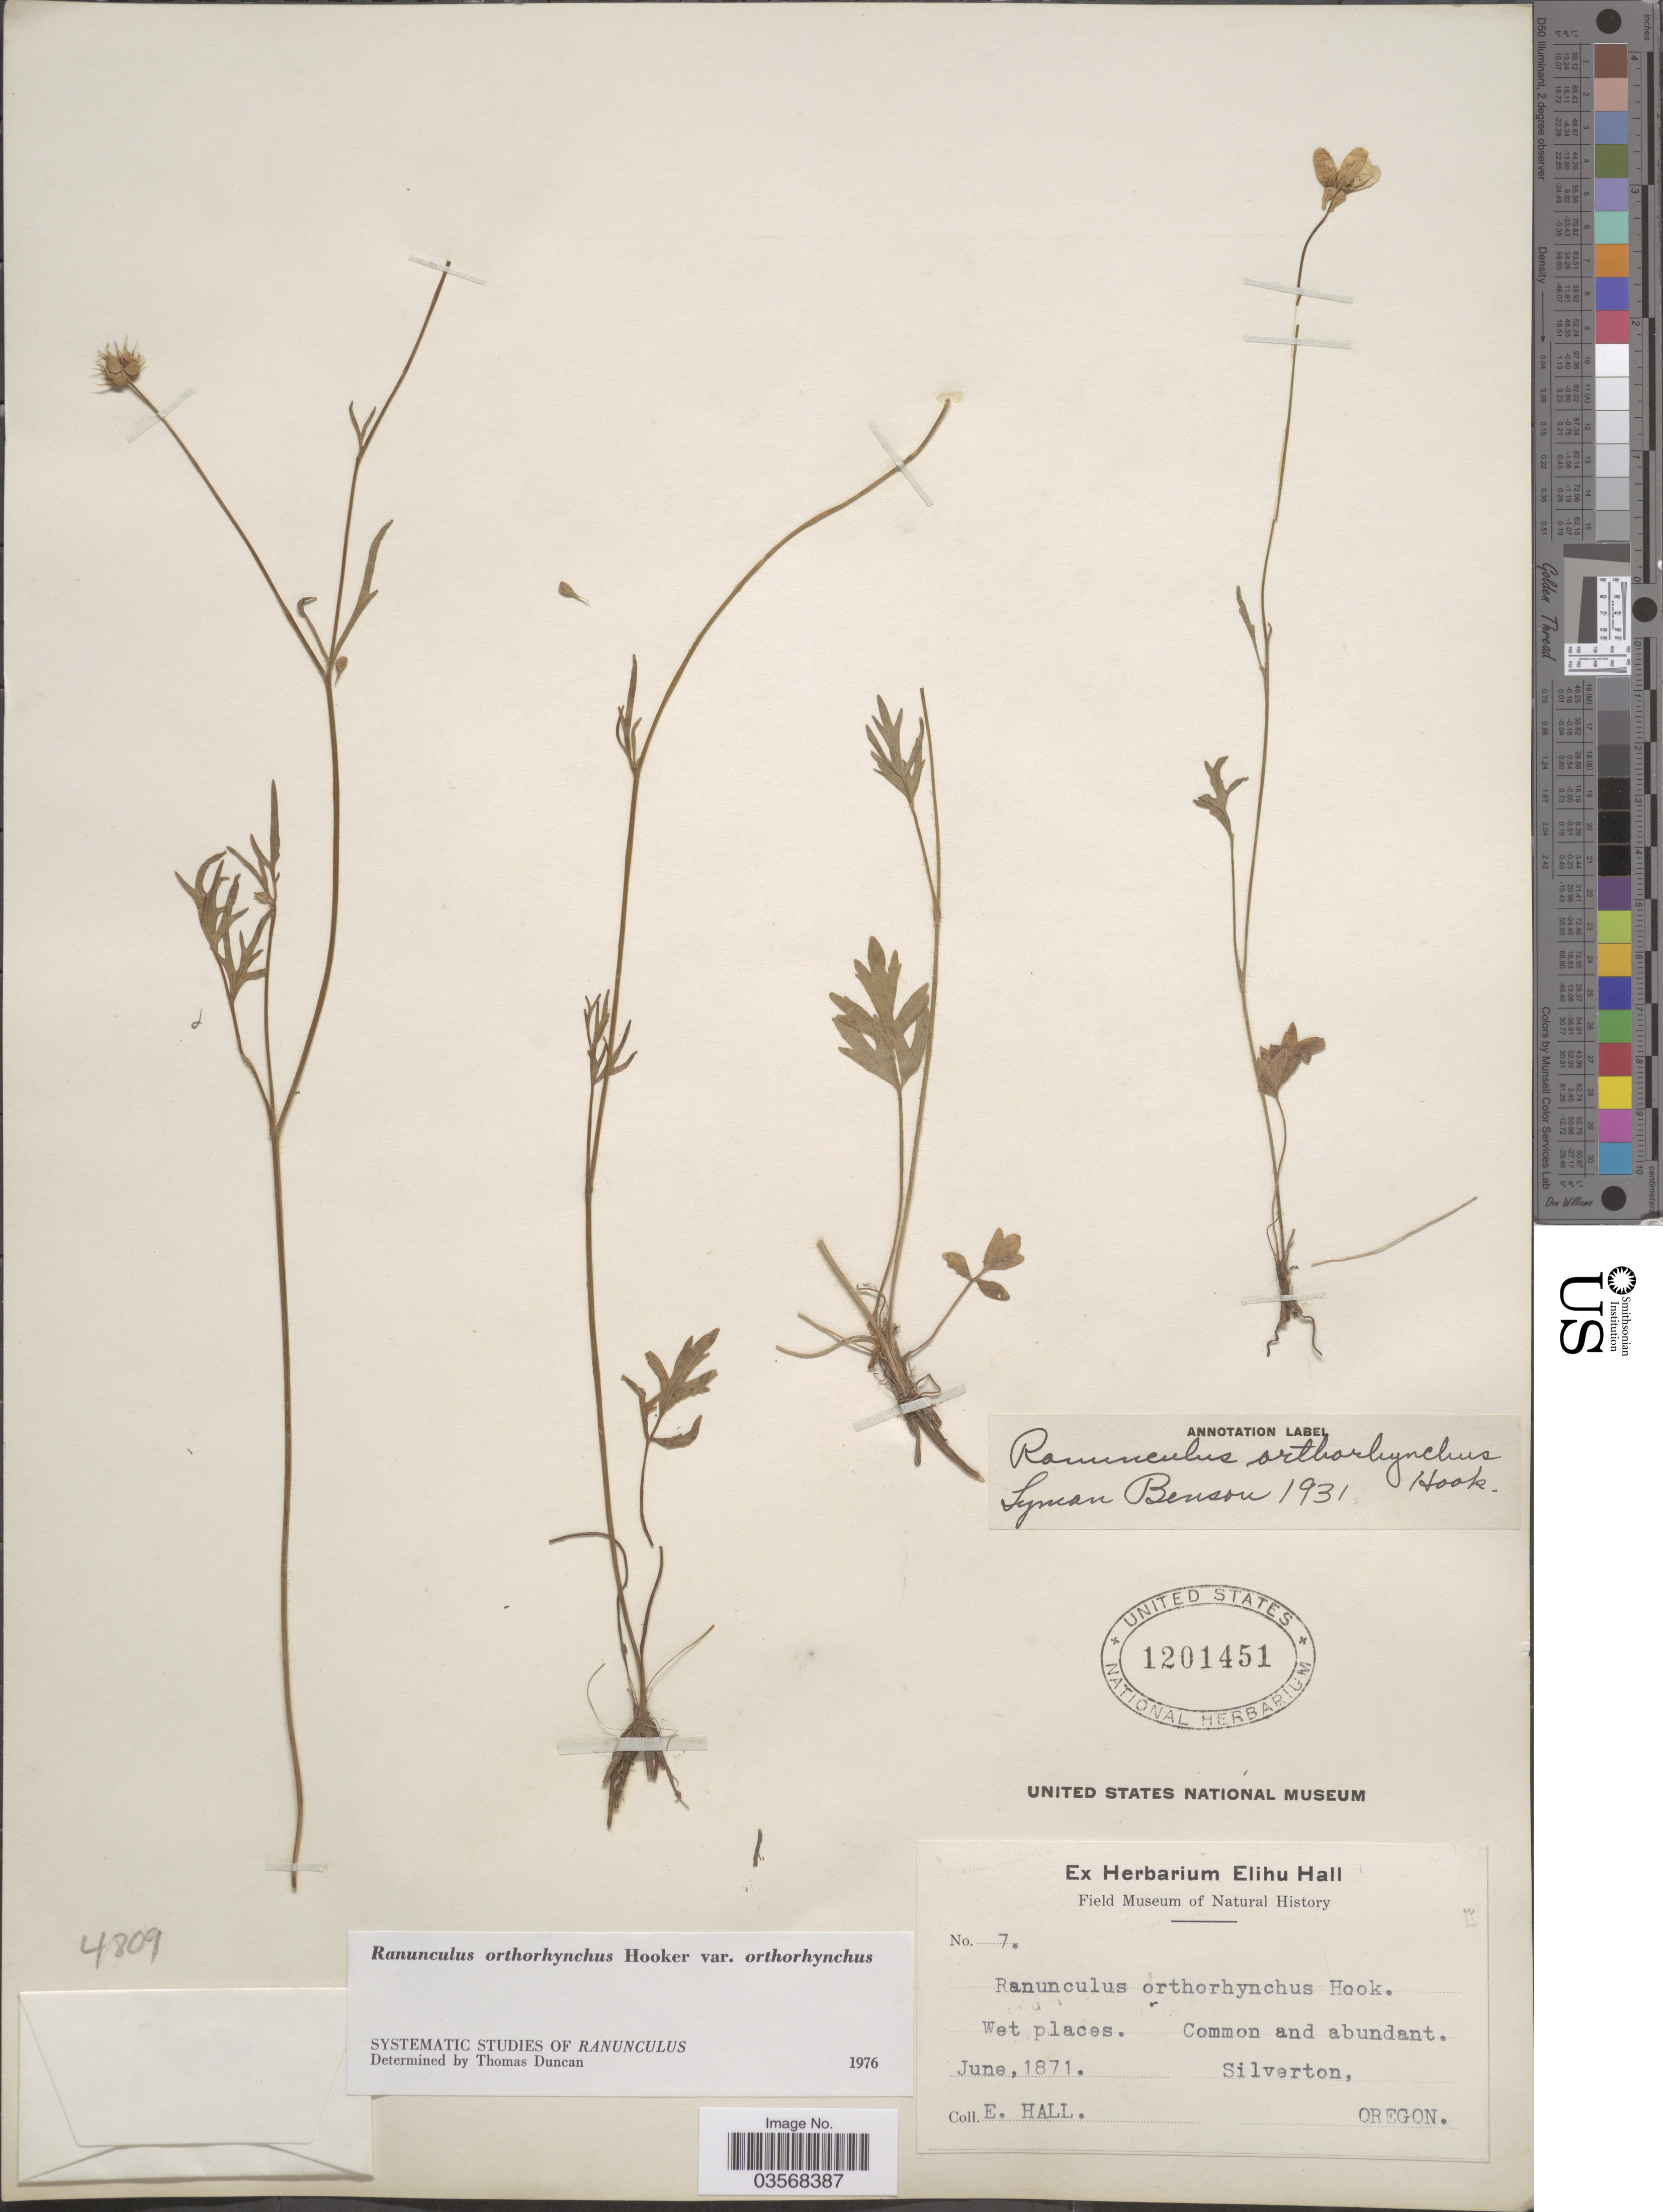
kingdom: Plantae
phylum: Tracheophyta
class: Magnoliopsida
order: Ranunculales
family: Ranunculaceae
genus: Ranunculus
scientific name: Ranunculus orthorhynchus var. orthorhynchus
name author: Hook.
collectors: E. Hall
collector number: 7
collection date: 1871-06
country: United States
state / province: Oregon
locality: Silverton.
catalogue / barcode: US 1201451